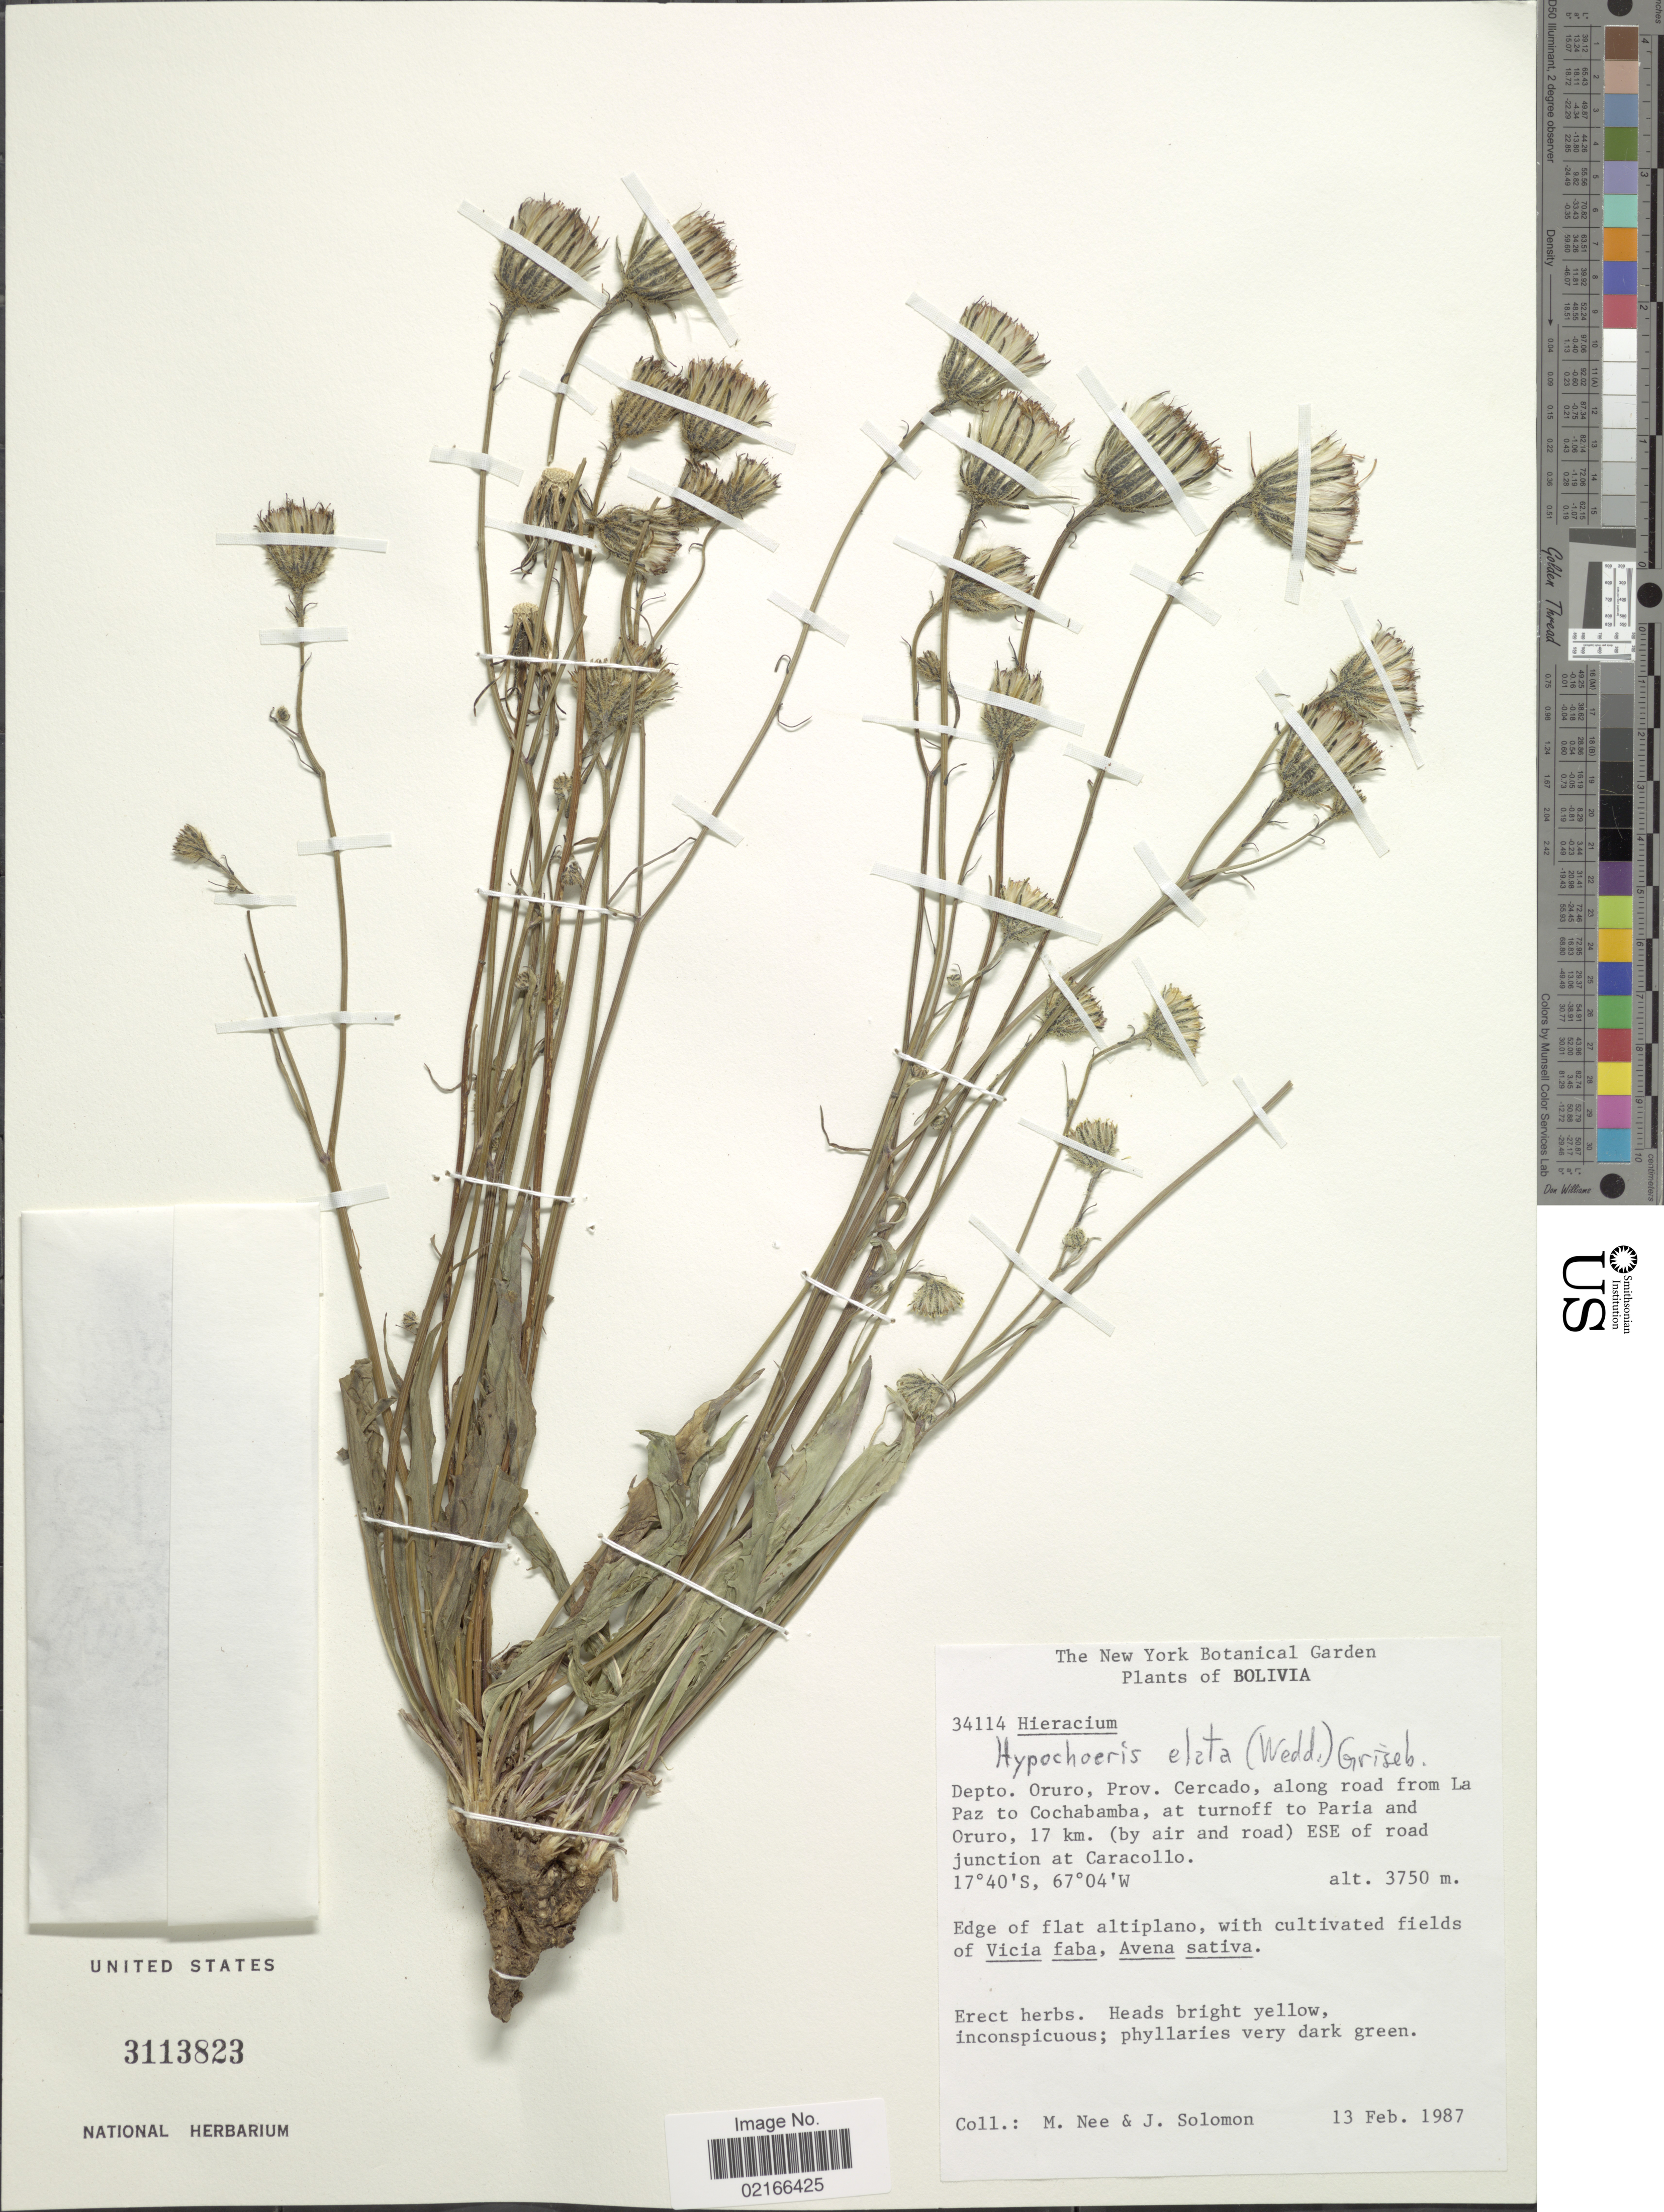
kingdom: Plantae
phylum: Tracheophyta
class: Magnoliopsida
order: Asterales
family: Asteraceae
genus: Hypochaeris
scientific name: Hypochaeris elata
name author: (Wedd.) Griseb.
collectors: M. Nee & J. Solomon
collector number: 34114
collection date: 1987-02-13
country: Bolivia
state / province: Oruro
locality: Prov. Cercado, along road from La Paz to Cochabamba, at turnoff to Paria and Oruro, 17 km. (by air and road) ESE of road junction at Caracollo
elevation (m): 3750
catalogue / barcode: US 3113823